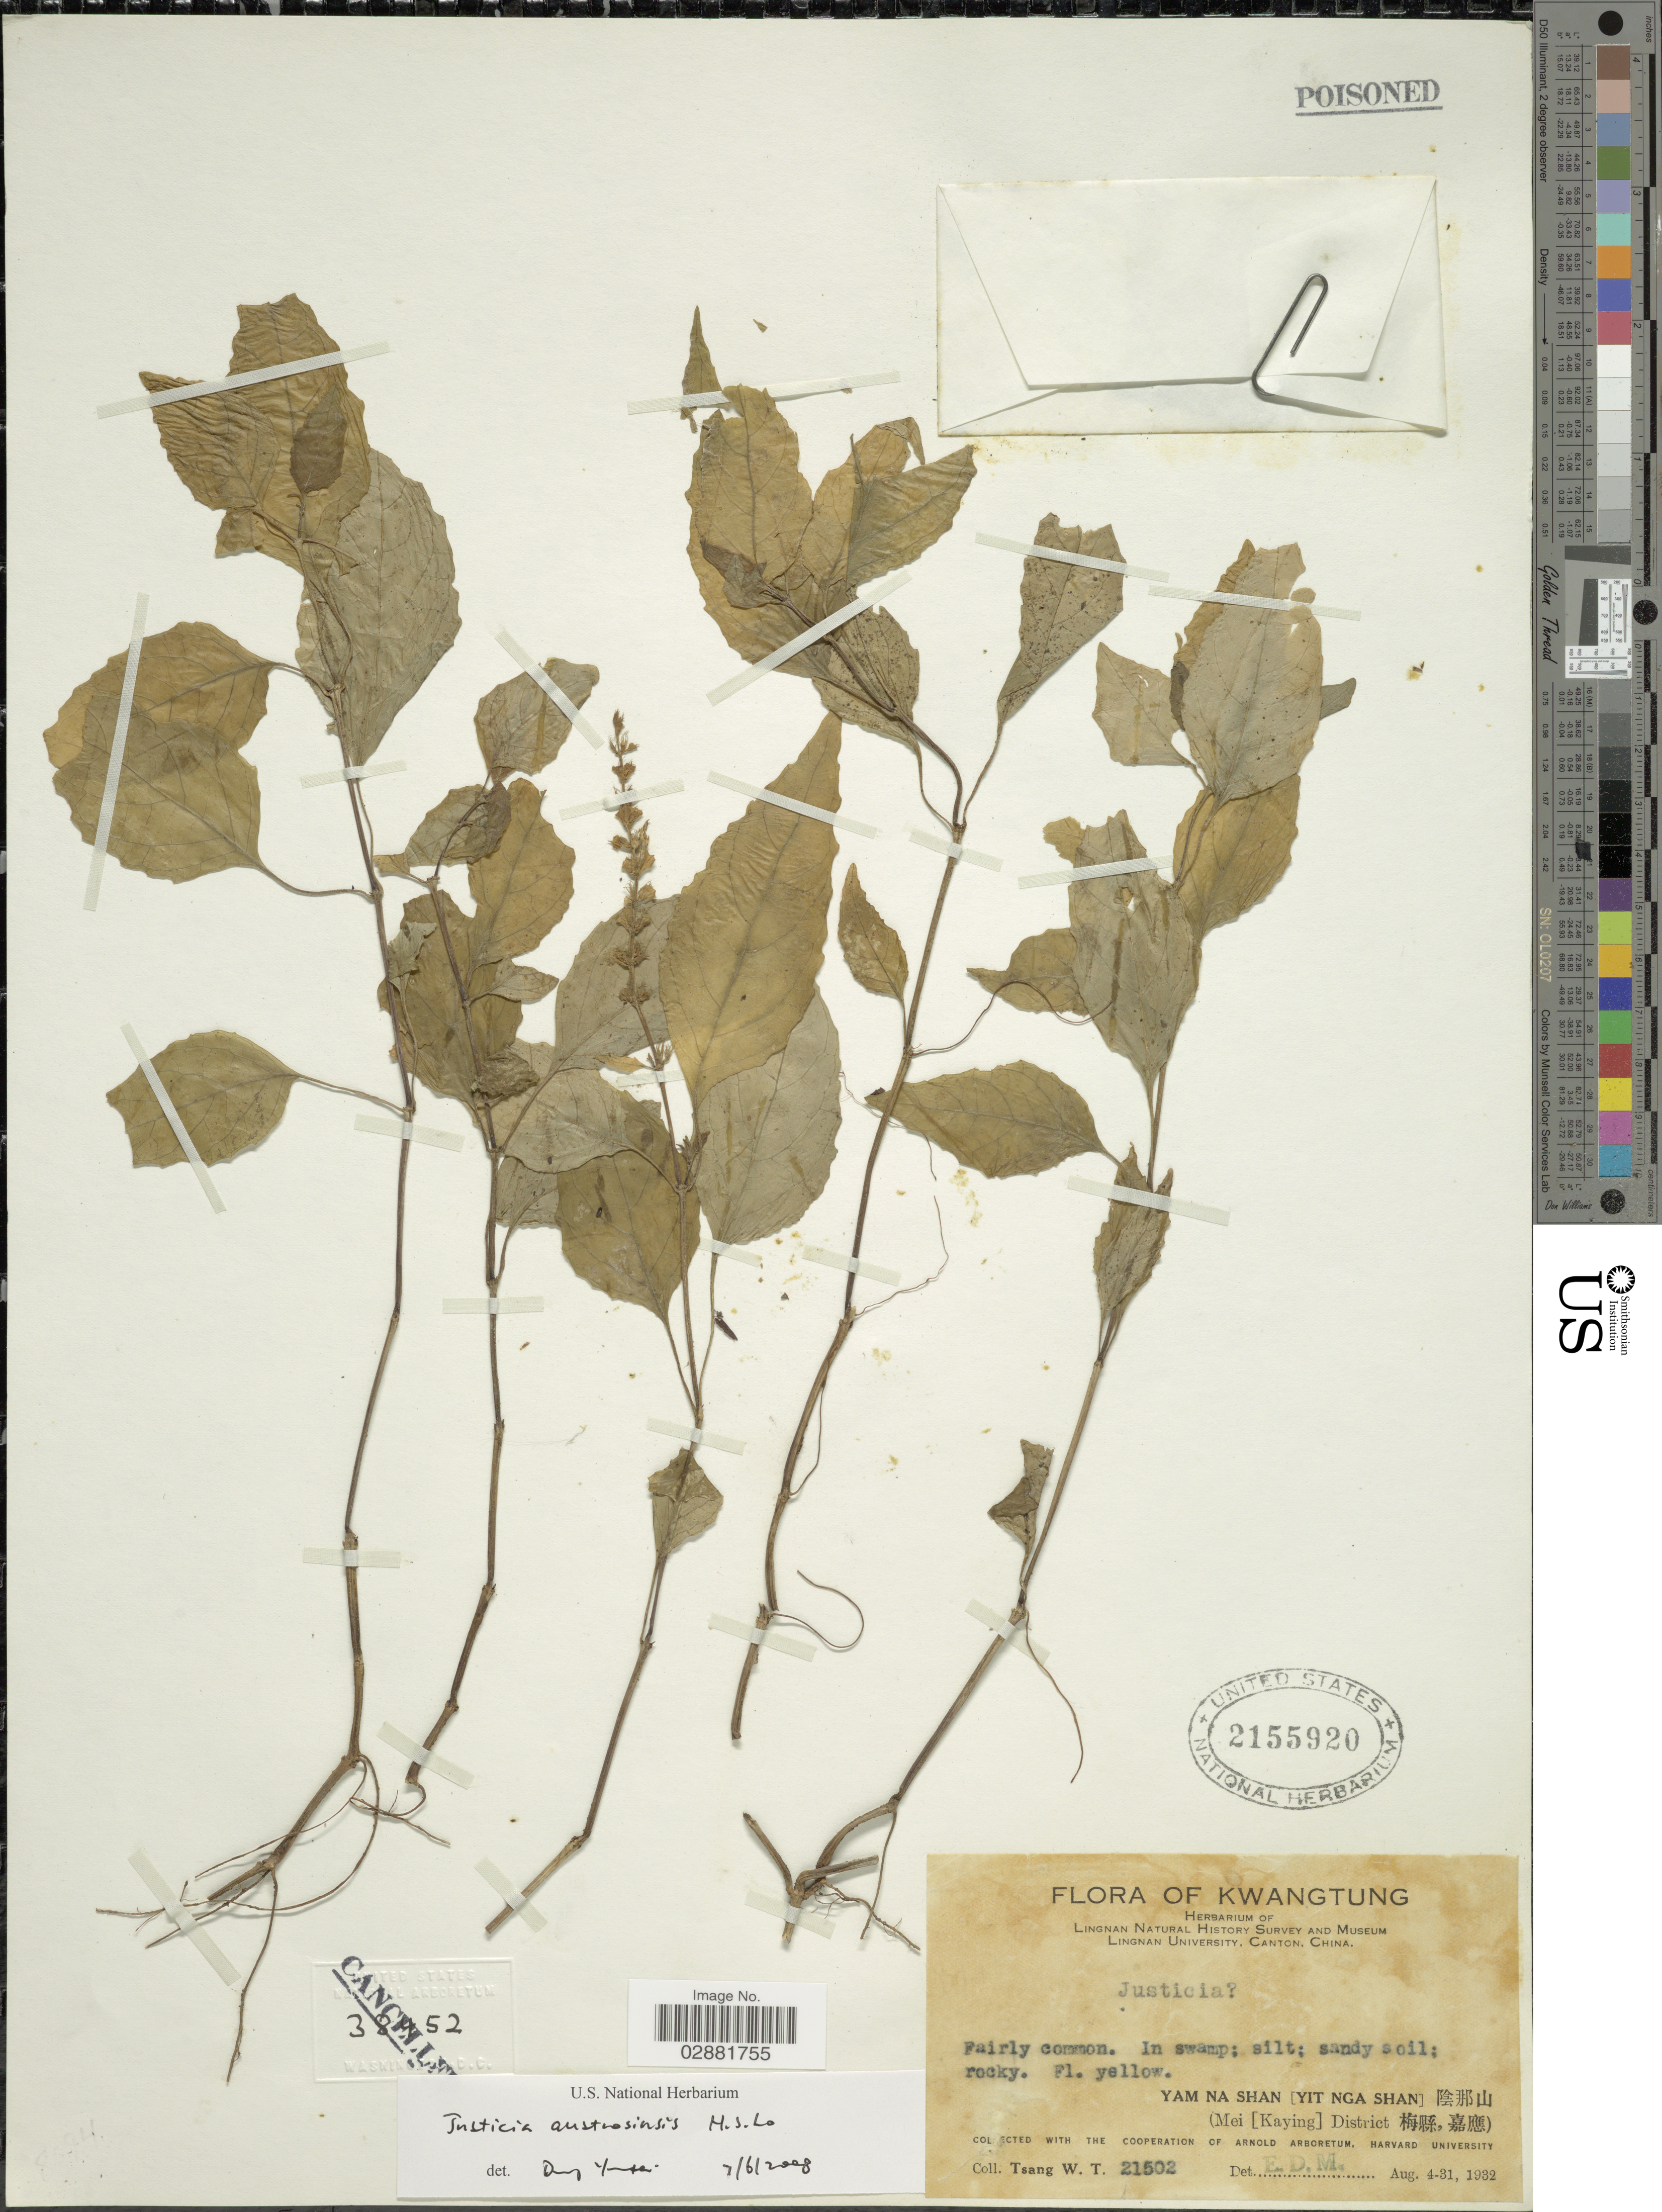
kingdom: Plantae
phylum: Tracheophyta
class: Magnoliopsida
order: Lamiales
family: Acanthaceae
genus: Justicia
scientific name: Justicia austrosinensis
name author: H.S. Lo & D. Fang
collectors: W. T. Tsang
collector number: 21502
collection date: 1932-08-04/1932-08-31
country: China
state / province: Guangdong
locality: Kwangtung, Yam na Shan [Yit Nga Shan] X, Mei [Kaying] District X.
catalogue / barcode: US 2155920